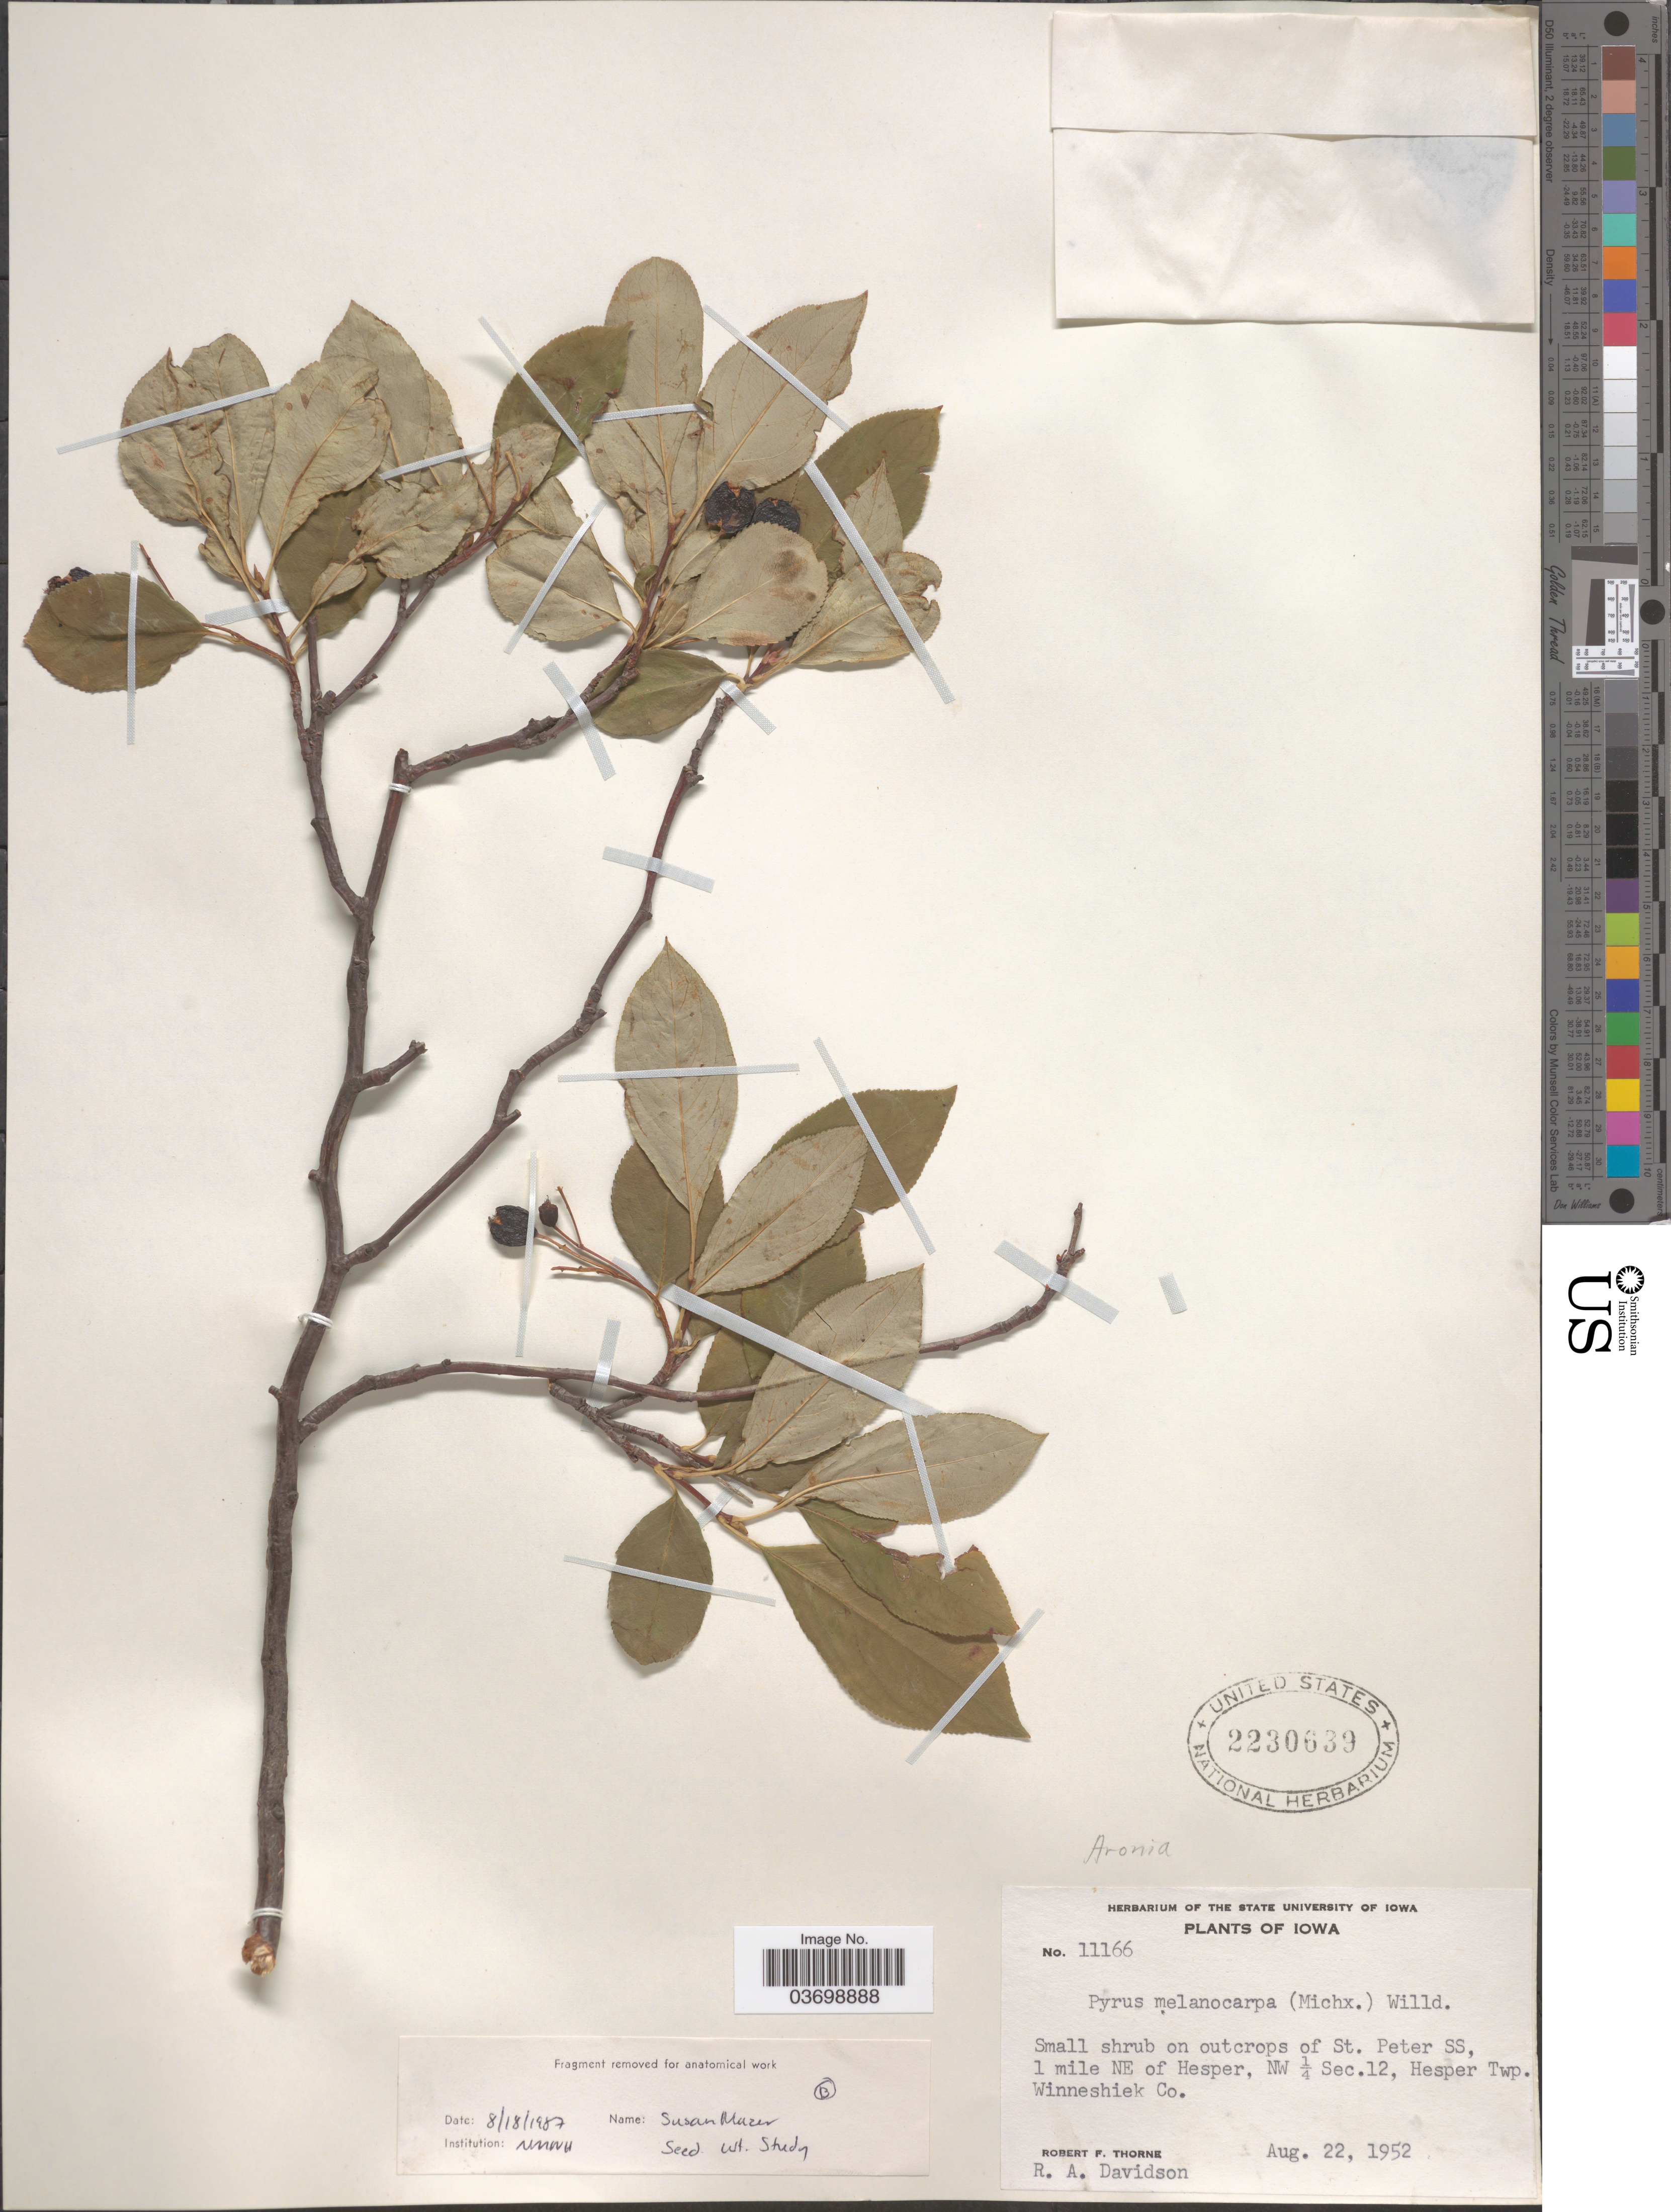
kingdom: Plantae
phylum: Tracheophyta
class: Magnoliopsida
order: Rosales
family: Rosaceae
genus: Aronia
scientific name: Aronia melanocarpa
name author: (Michx.) Elliott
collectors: R. F. Thorne & R. A. Davidson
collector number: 11166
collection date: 1952-08-22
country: United States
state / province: Iowa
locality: St. Peter SS, 1 miles NE of Hesper, NW ¼ Sec. 12, Hesper Twp. Winneshiek Co.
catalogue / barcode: US 2230639